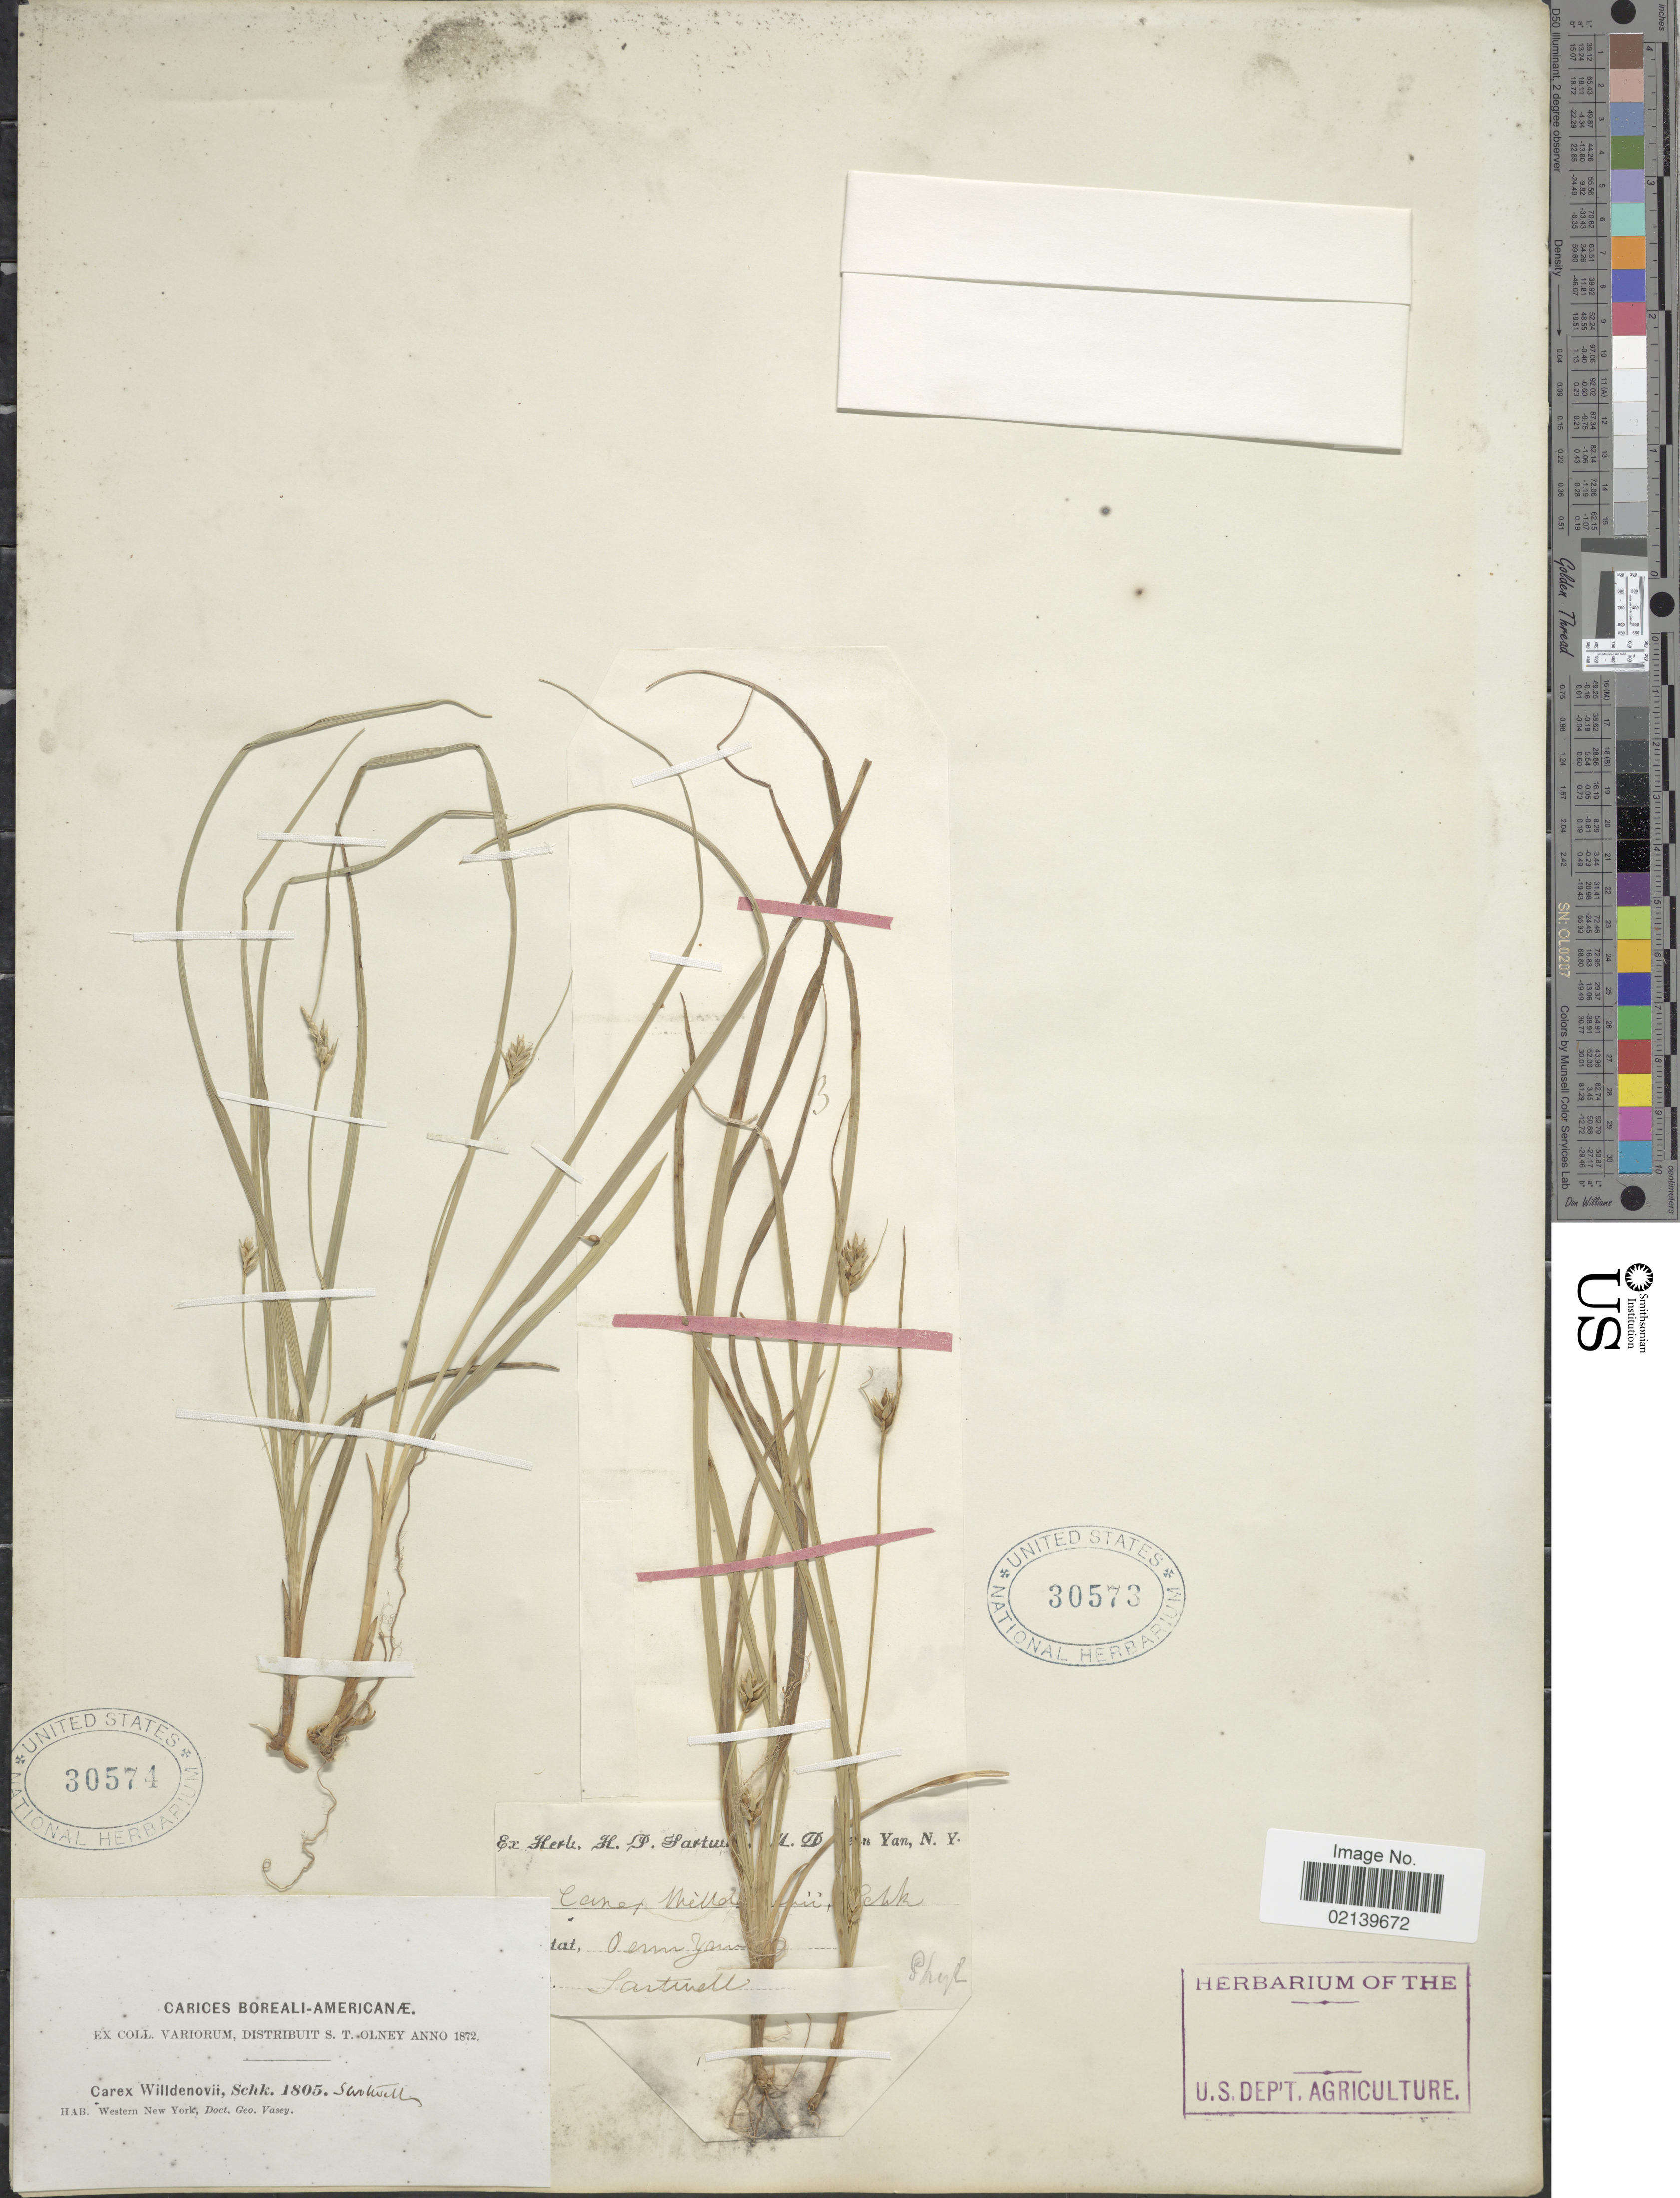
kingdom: Plantae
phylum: Tracheophyta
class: Liliopsida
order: Poales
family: Cyperaceae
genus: Carex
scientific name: Carex willdenowii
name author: Willd.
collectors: G. Vasey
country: United States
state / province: New York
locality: Western New York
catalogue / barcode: US 30574